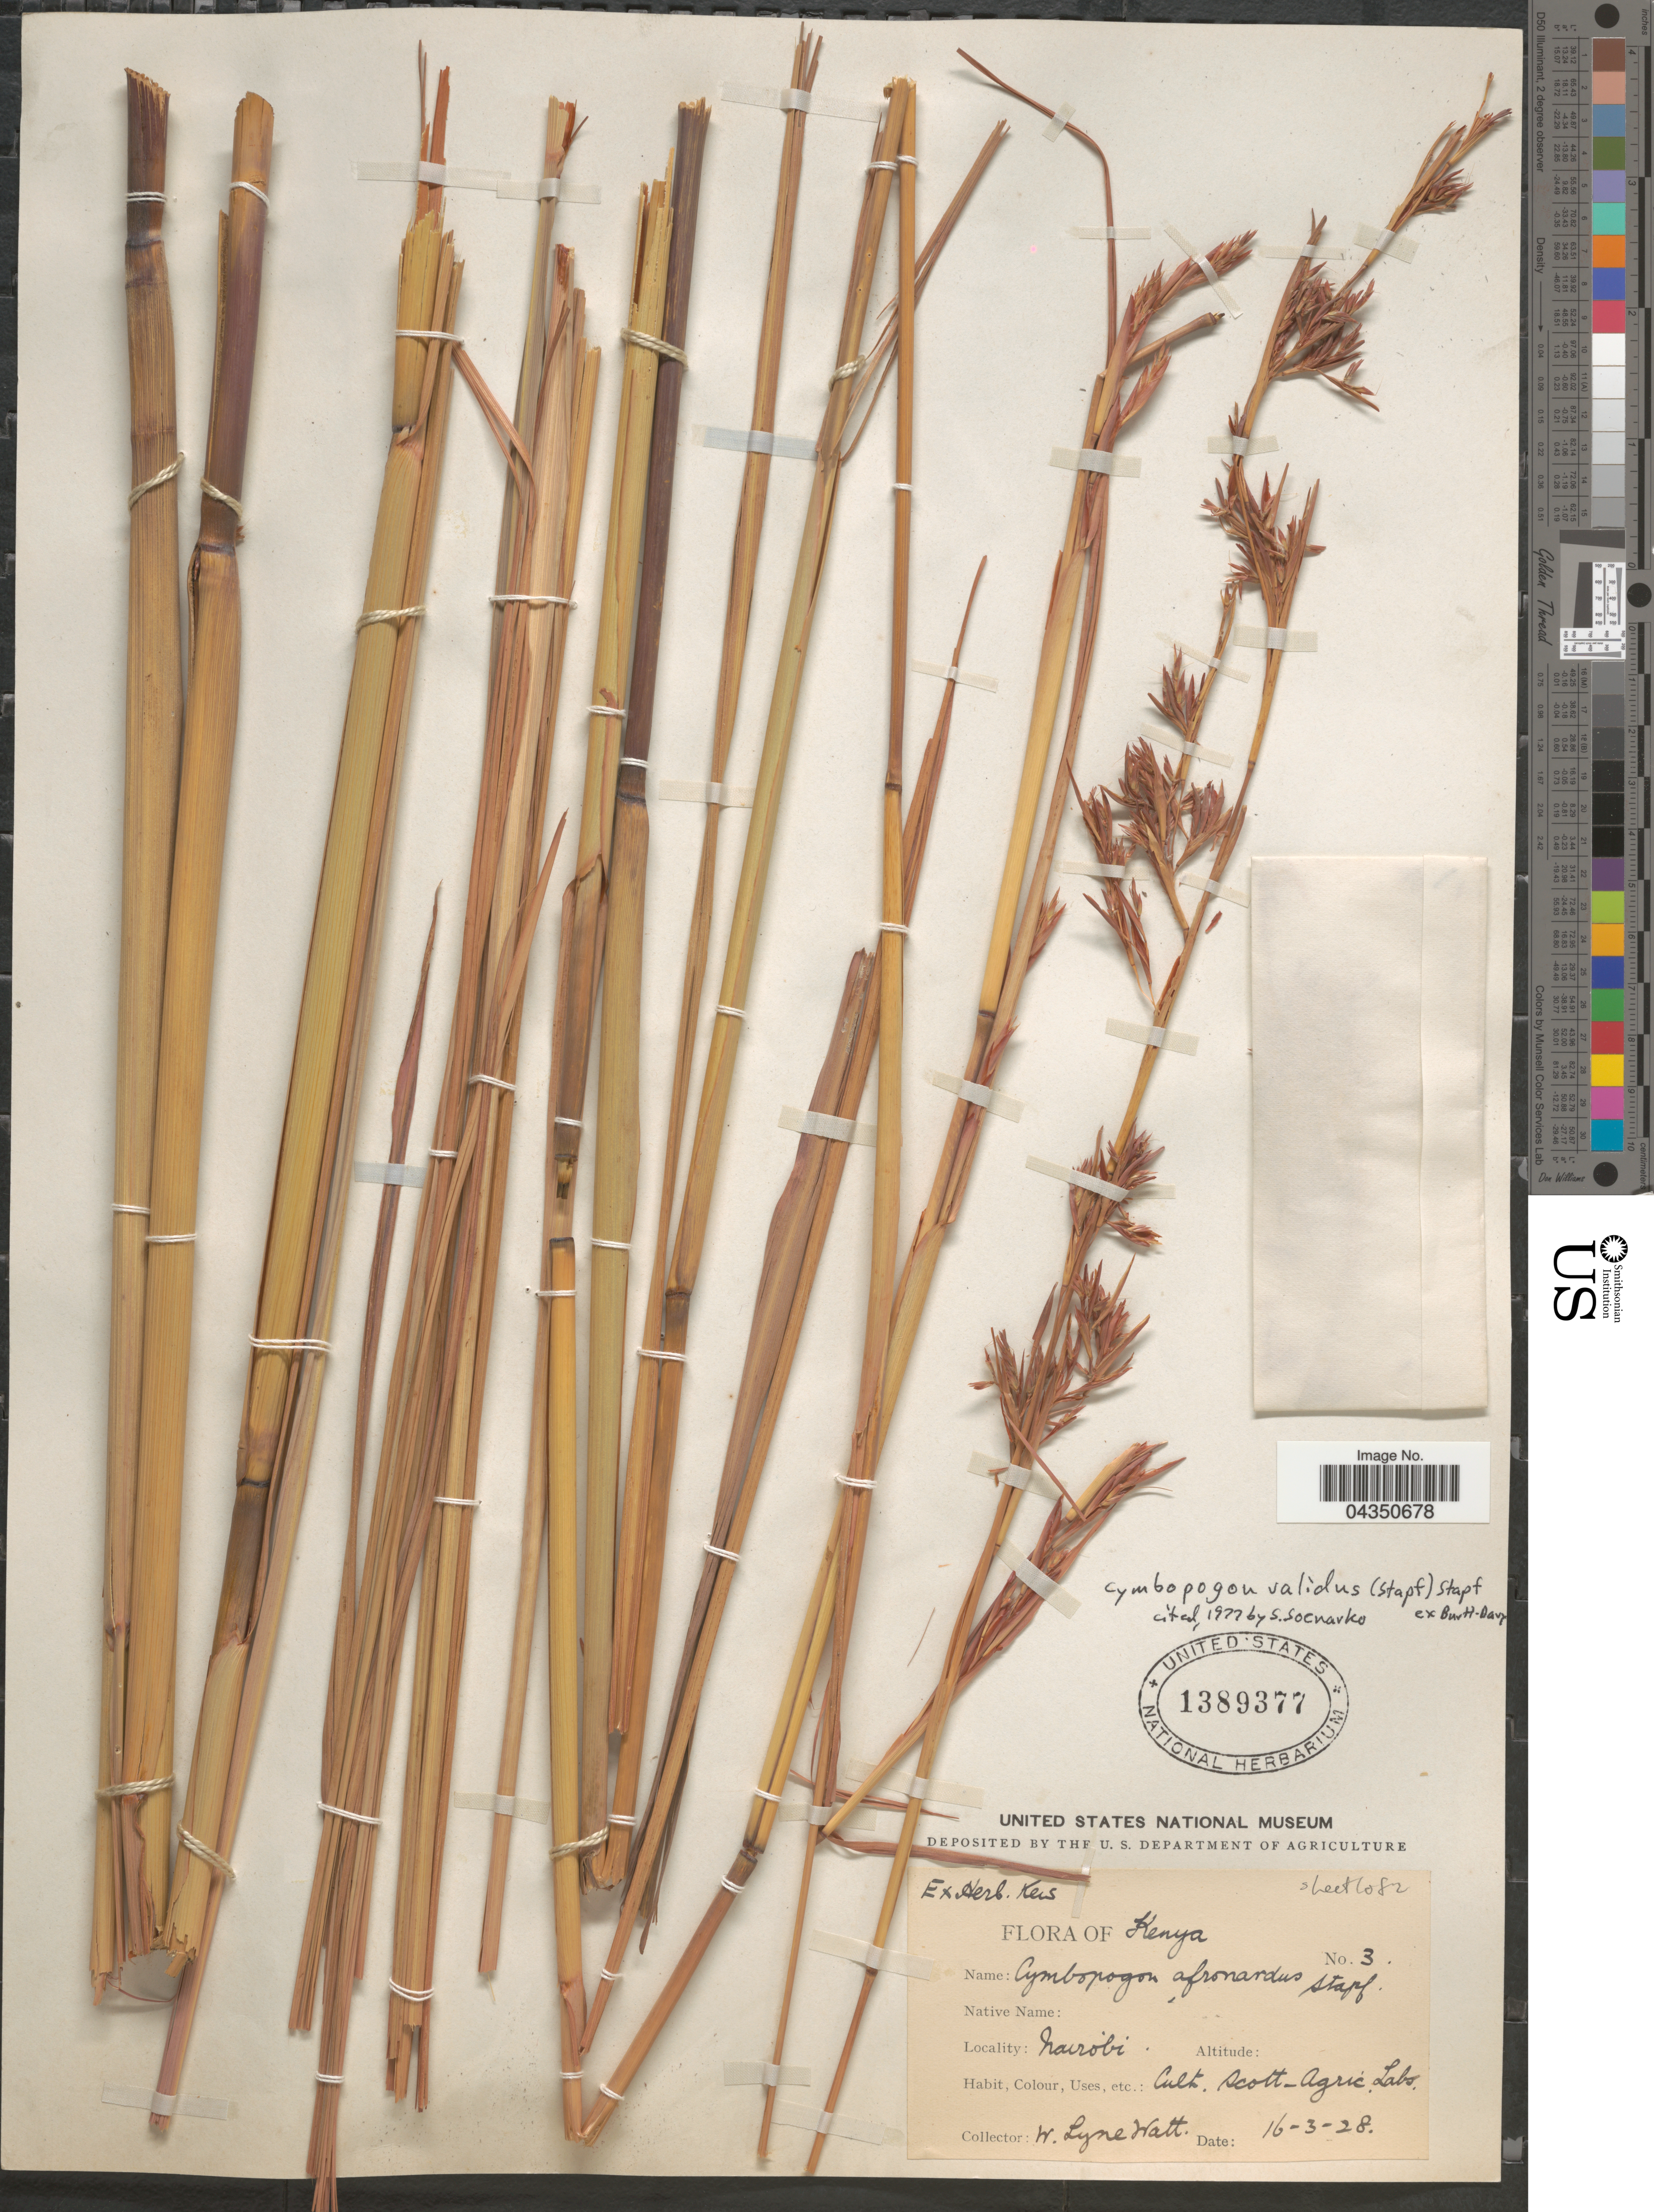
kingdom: Plantae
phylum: Tracheophyta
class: Liliopsida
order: Poales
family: Poaceae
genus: Cymbopogon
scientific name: Cymbopogon nardus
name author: (L.) Rendle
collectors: W. Lyne-Watt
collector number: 3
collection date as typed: Transcribed d/m/y: 16/3/28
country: Kenya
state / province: Nairobi Area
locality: Nairobi. Cult. Scott-Agric. Labs.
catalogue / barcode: US 1389377